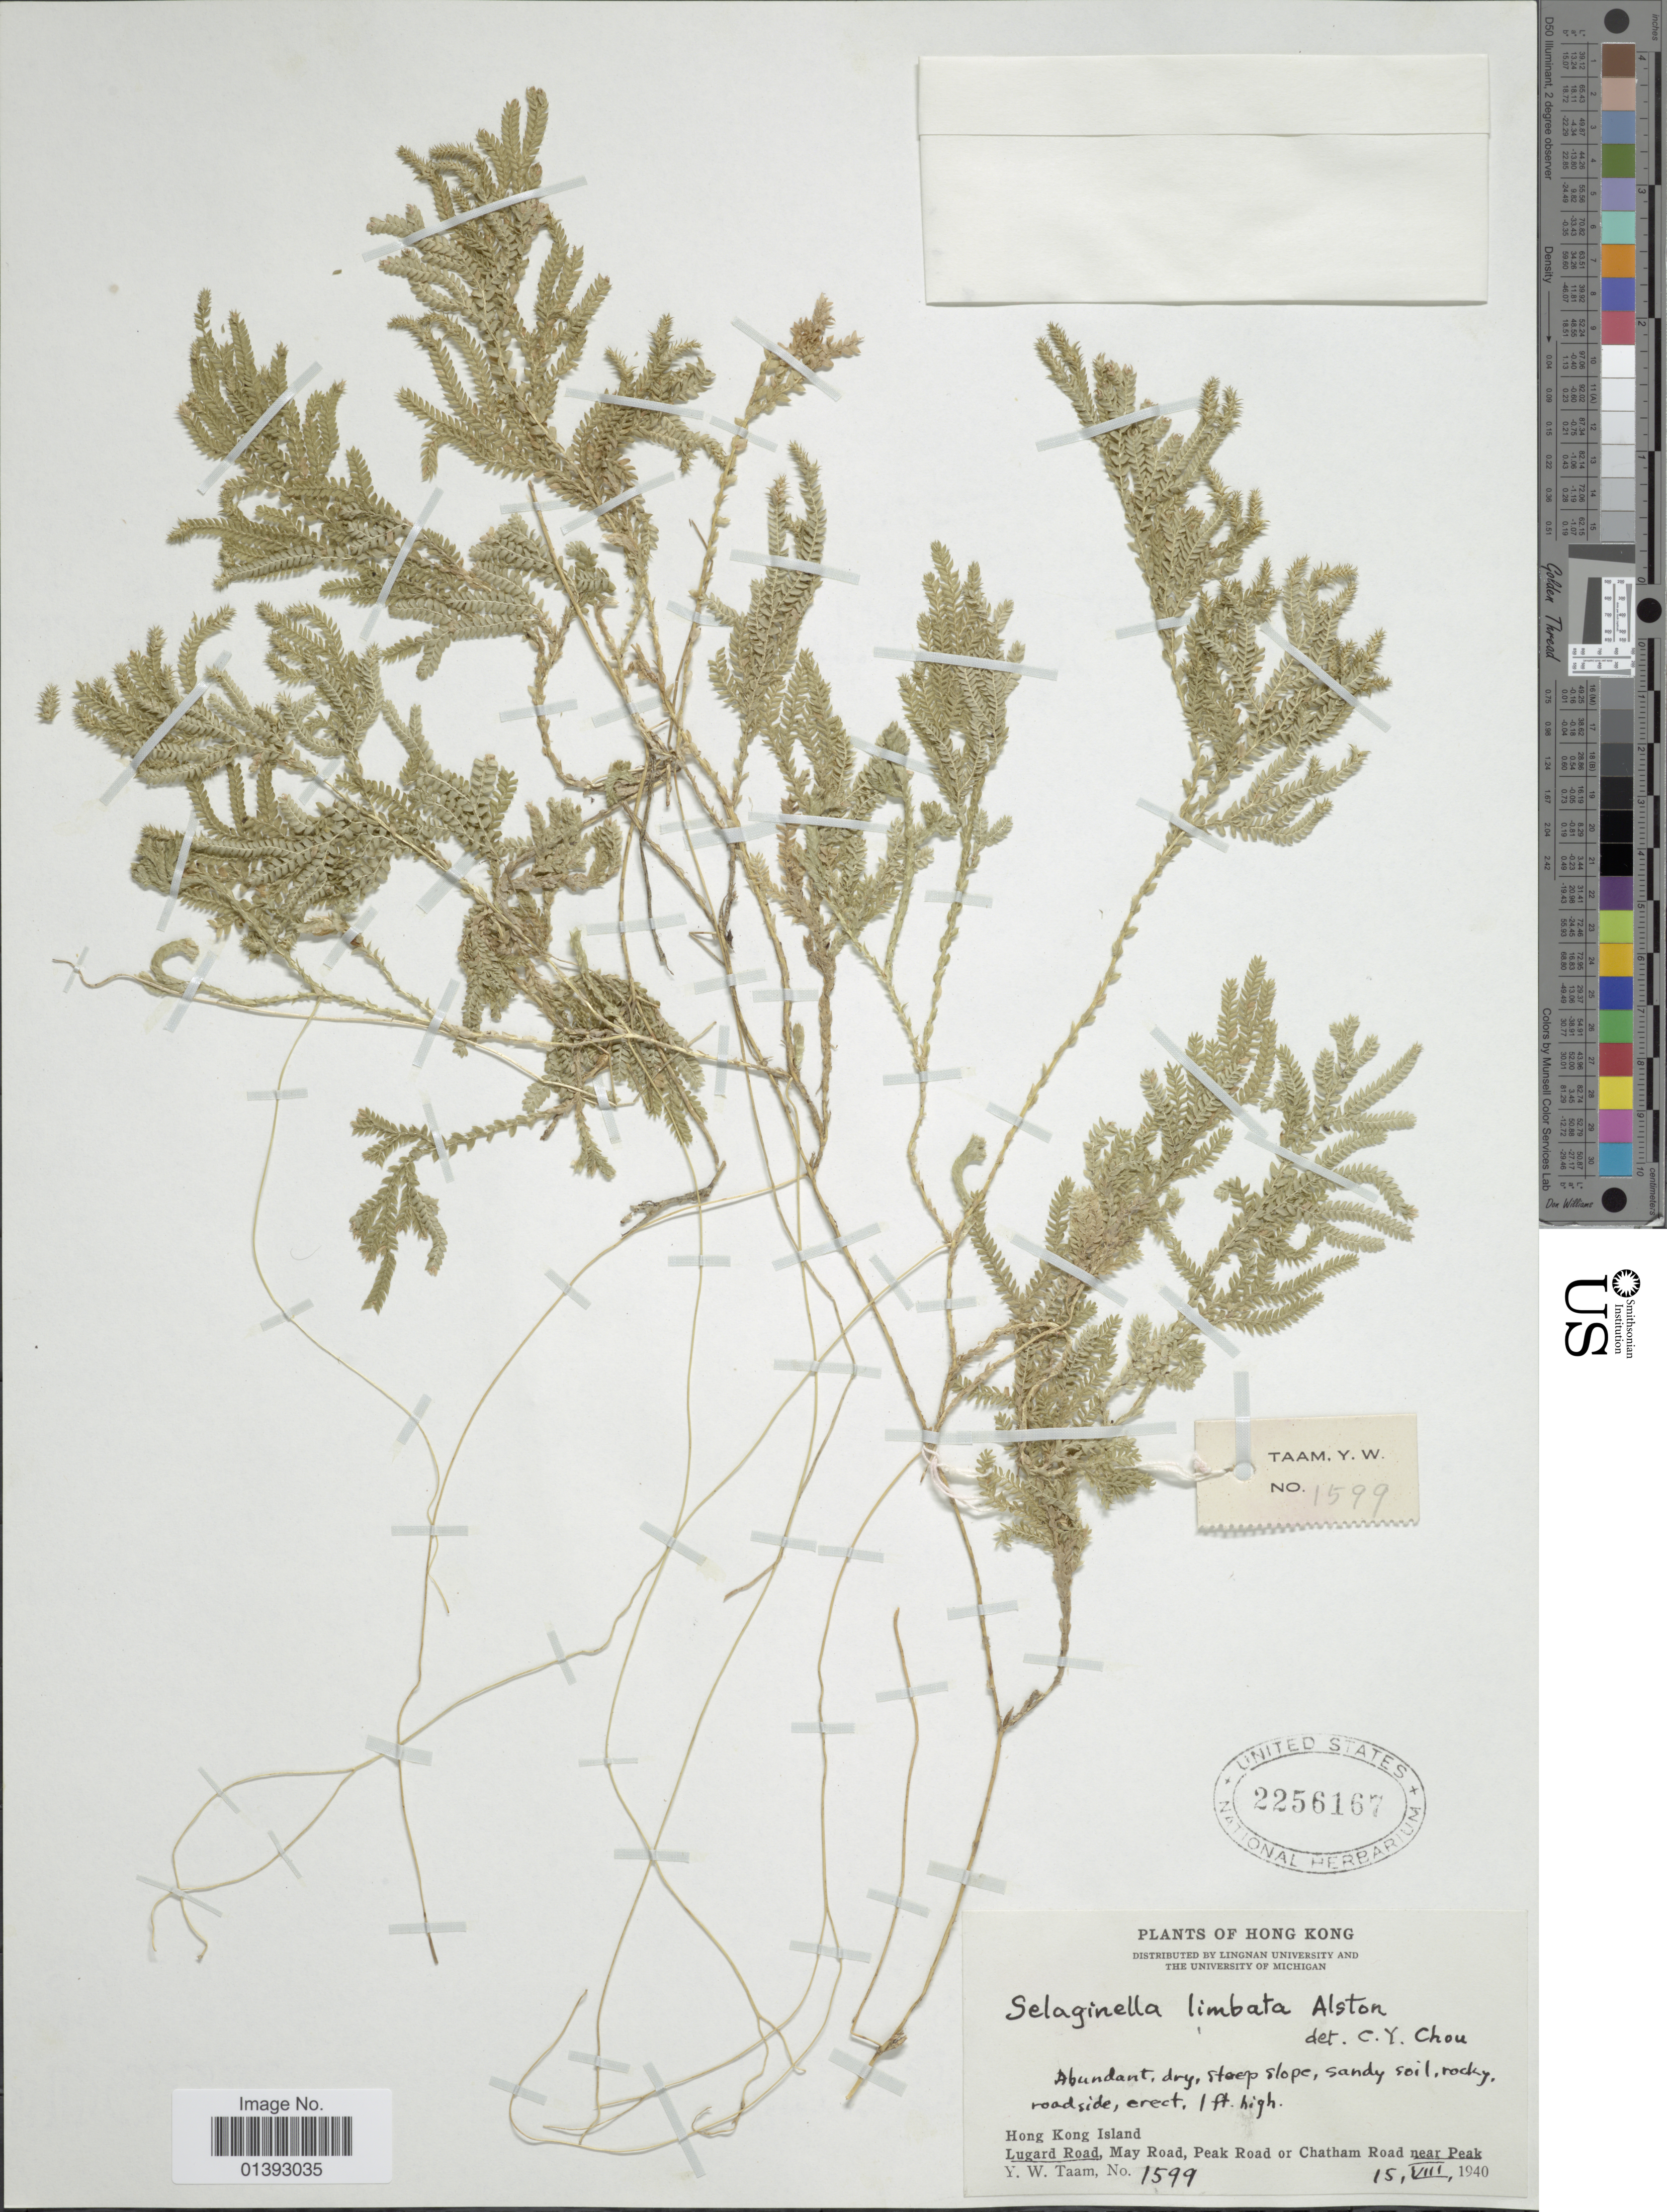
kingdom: Plantae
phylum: Tracheophyta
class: Lycopodiopsida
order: Selaginellales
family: Selaginellaceae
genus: Selaginella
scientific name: Selaginella limbata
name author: Alston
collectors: Y. W. Taam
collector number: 1599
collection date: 1940-08-15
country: China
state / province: Hong Kong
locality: Hong Kong Island, Lugard Road, May Road, Peak Road or Chatham Road nea Peak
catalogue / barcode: US 2256167